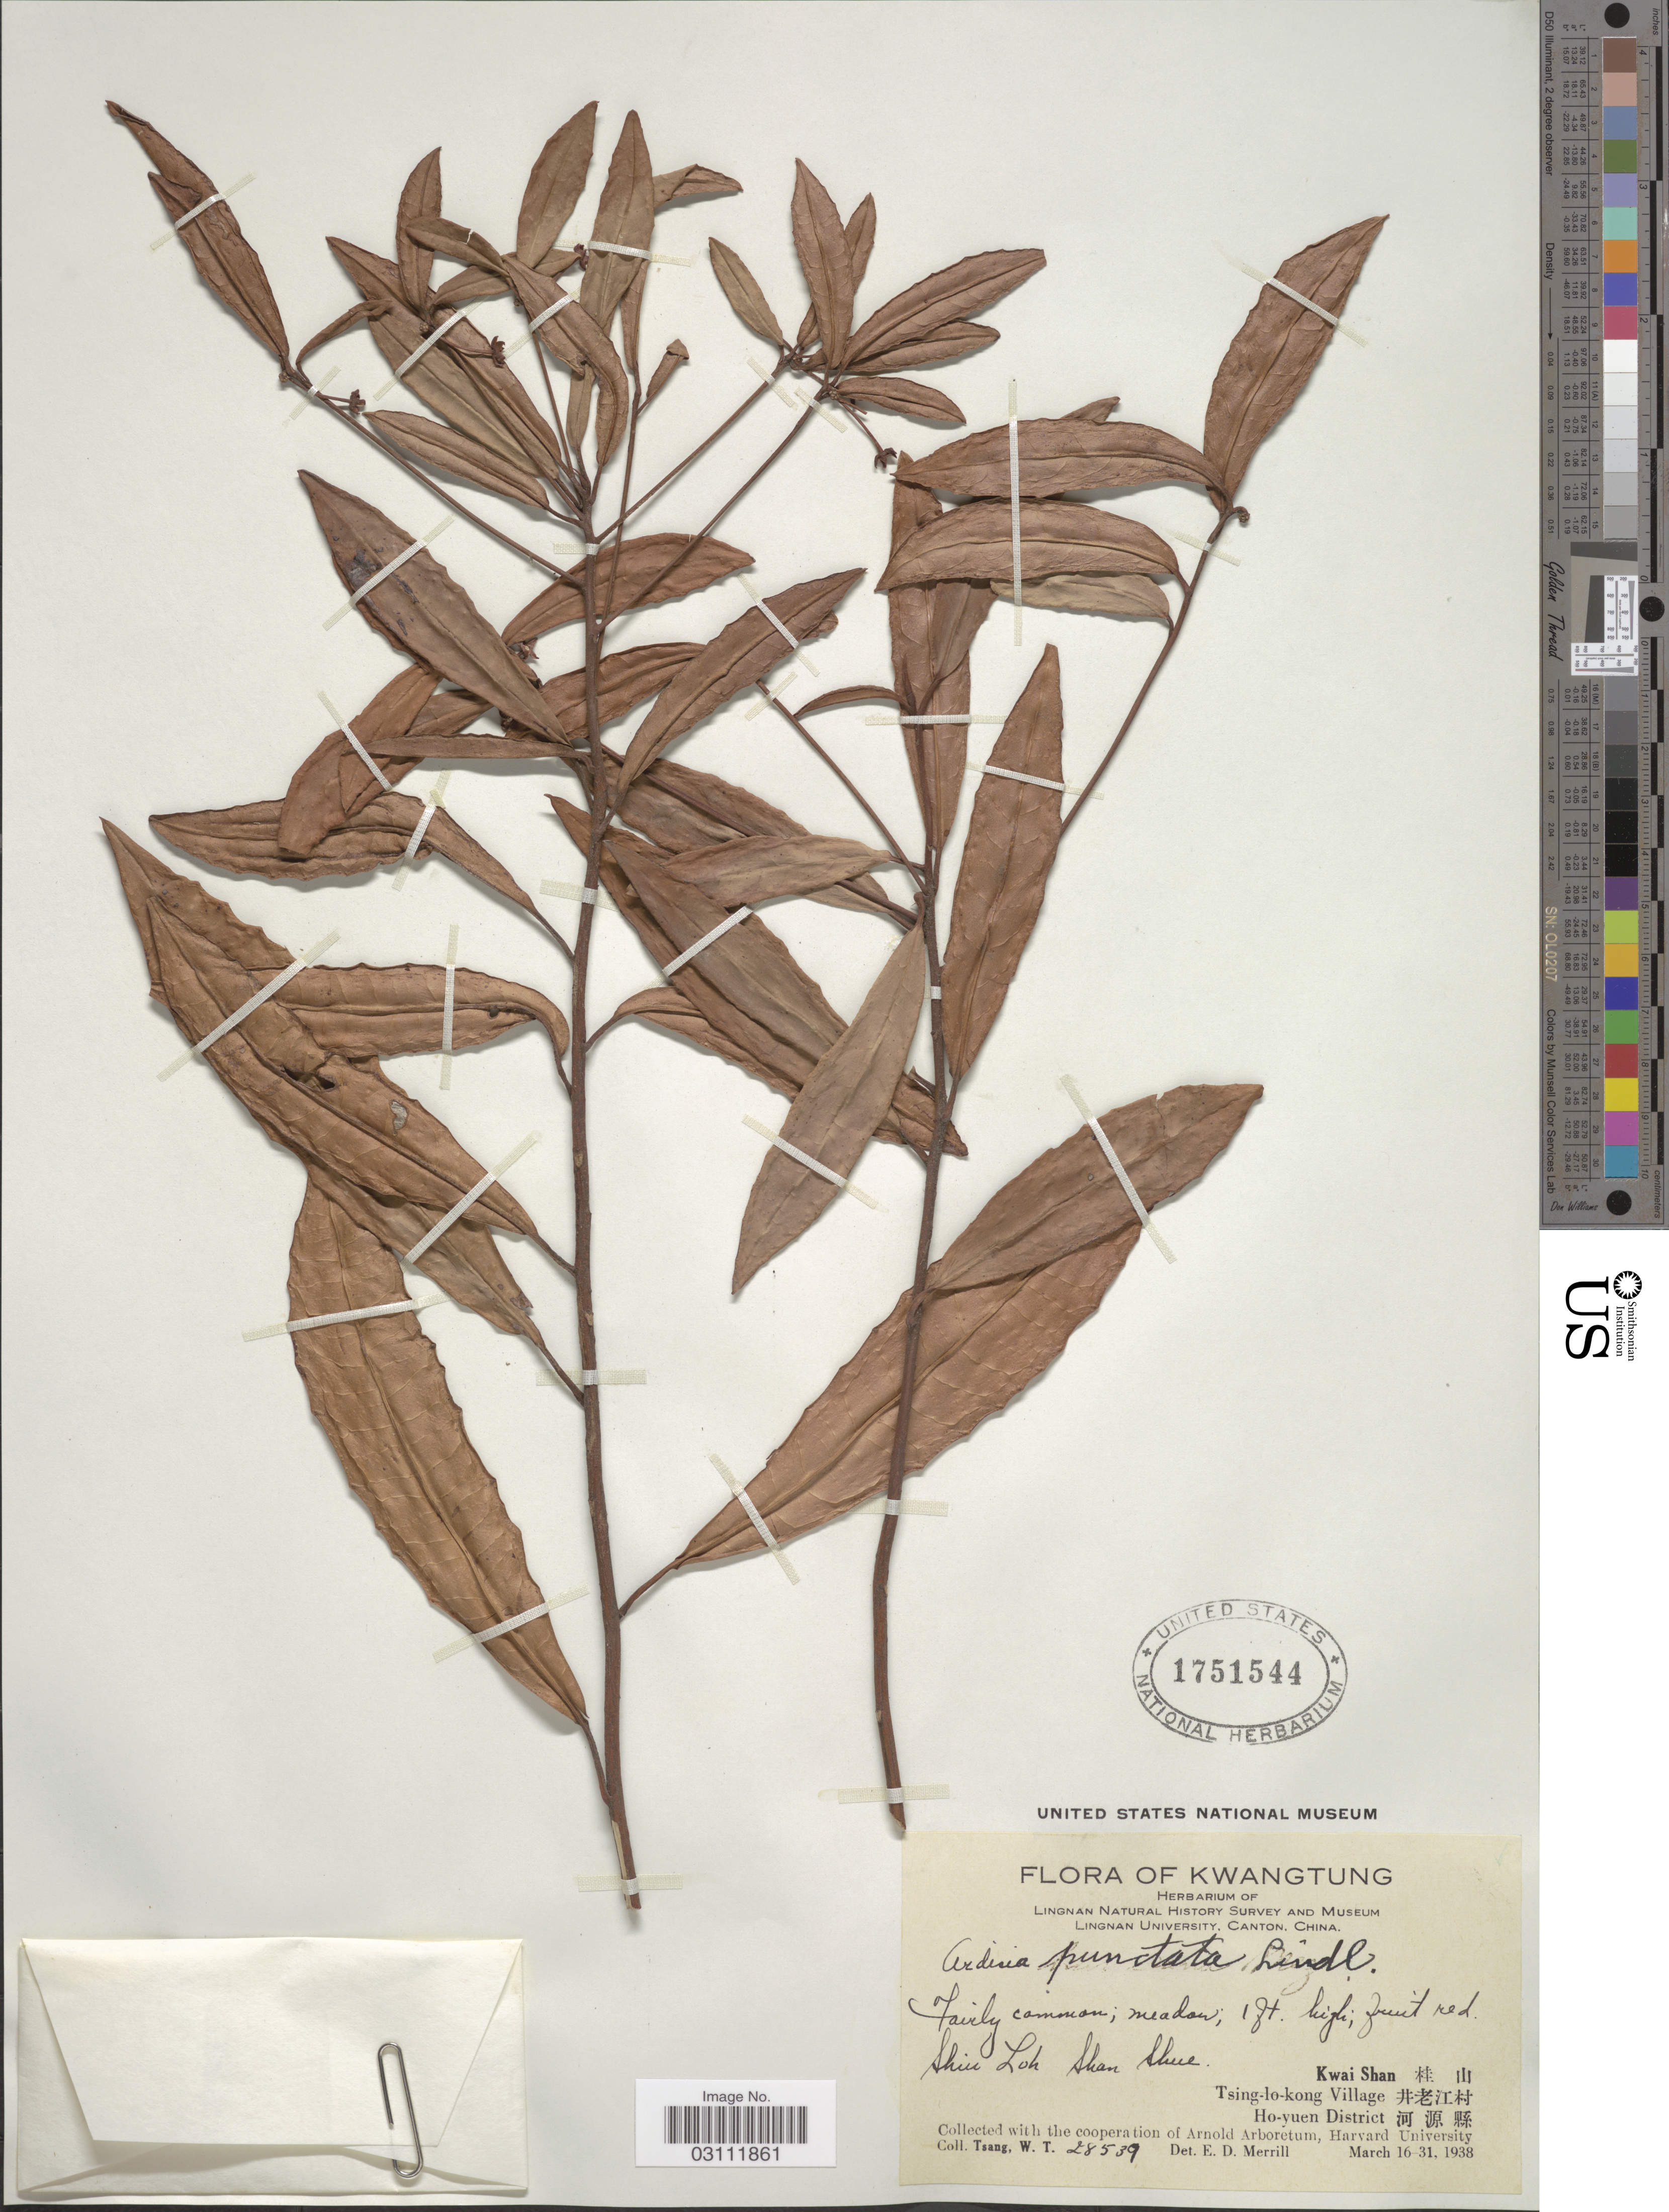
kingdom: Plantae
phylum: Tracheophyta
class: Magnoliopsida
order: Ericales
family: Primulaceae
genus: Ardisia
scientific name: Ardisia punctata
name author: Lindl.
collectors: W. T. Tsang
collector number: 28539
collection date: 1938-03-16/1938-03-31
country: China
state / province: Guangdong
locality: Kwangtung. Shin Loh Shan Shue. Kwai Shan. Tsing-lo-kong Village. Ho-yuen District.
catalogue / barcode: US 1751544